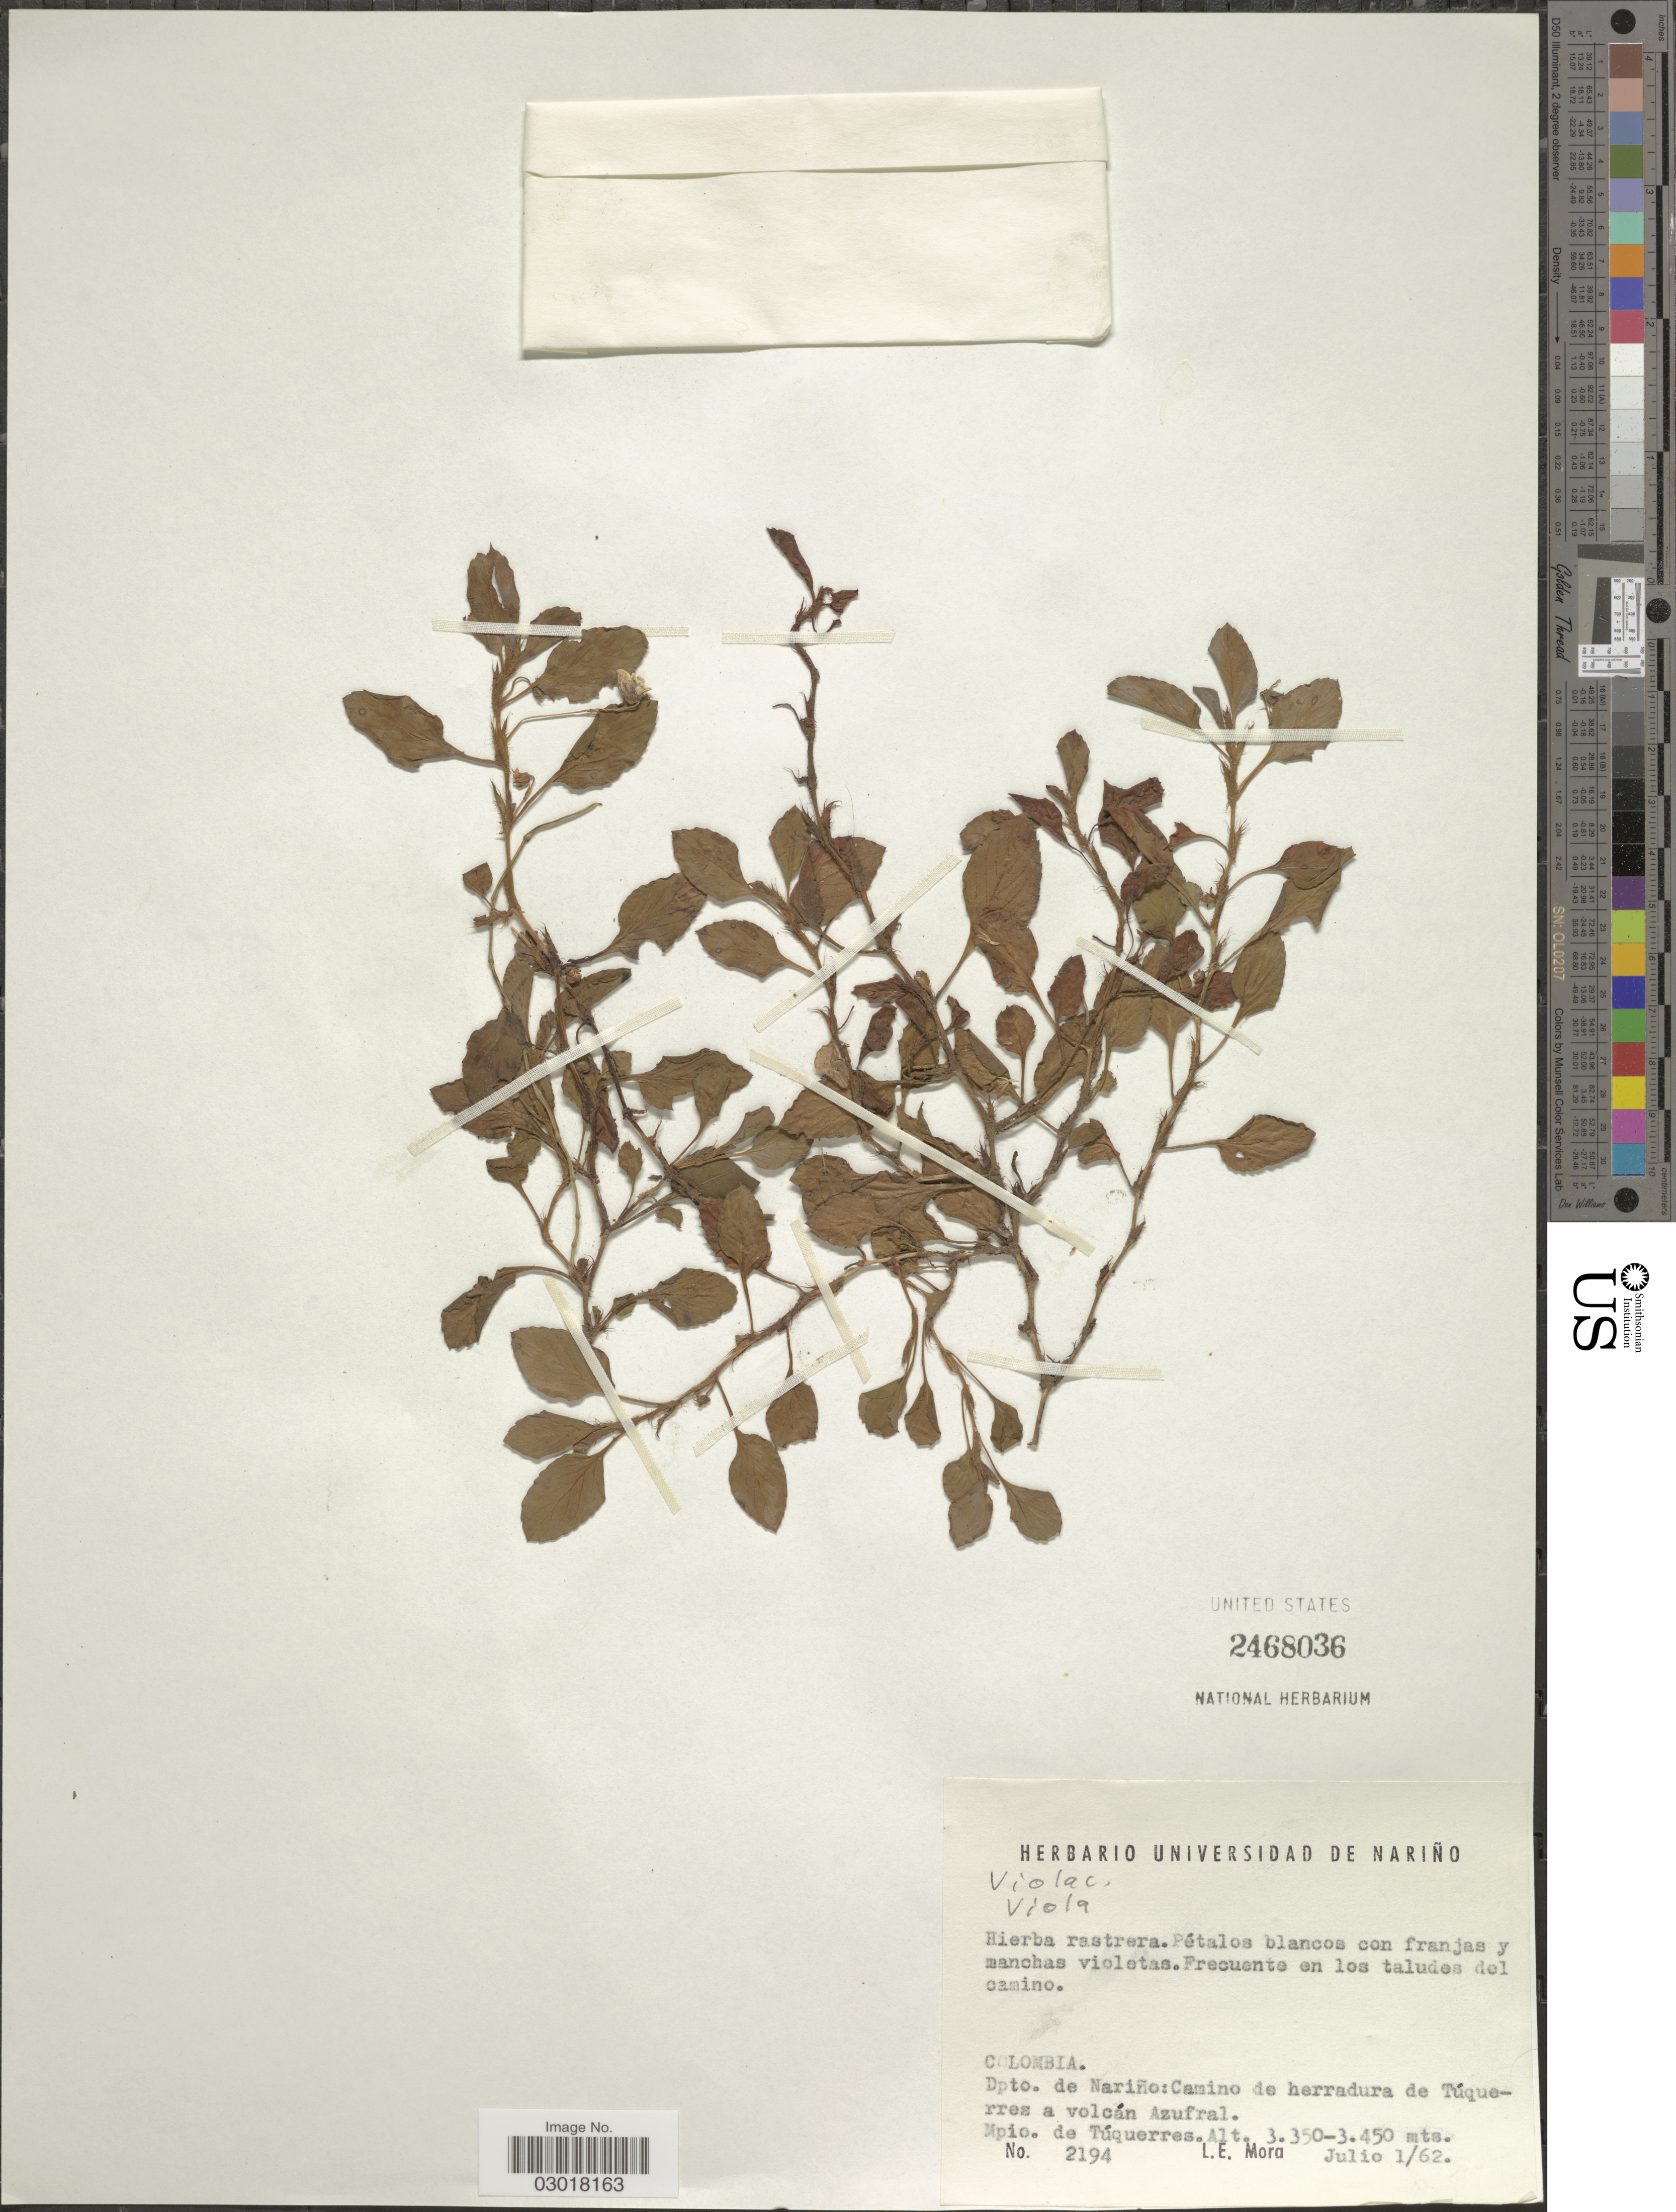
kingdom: Plantae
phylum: Tracheophyta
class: Magnoliopsida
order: Malpighiales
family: Violaceae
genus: Viola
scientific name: Viola sp.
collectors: L. Mora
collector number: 2194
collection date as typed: Transcribed d/m/y: 1/7/62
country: Colombia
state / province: Nariño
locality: Dpto. de Nariño de herradura de Túquerres a volcán Azufral. Mpio. de Túquerres.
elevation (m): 3350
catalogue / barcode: US 2468036